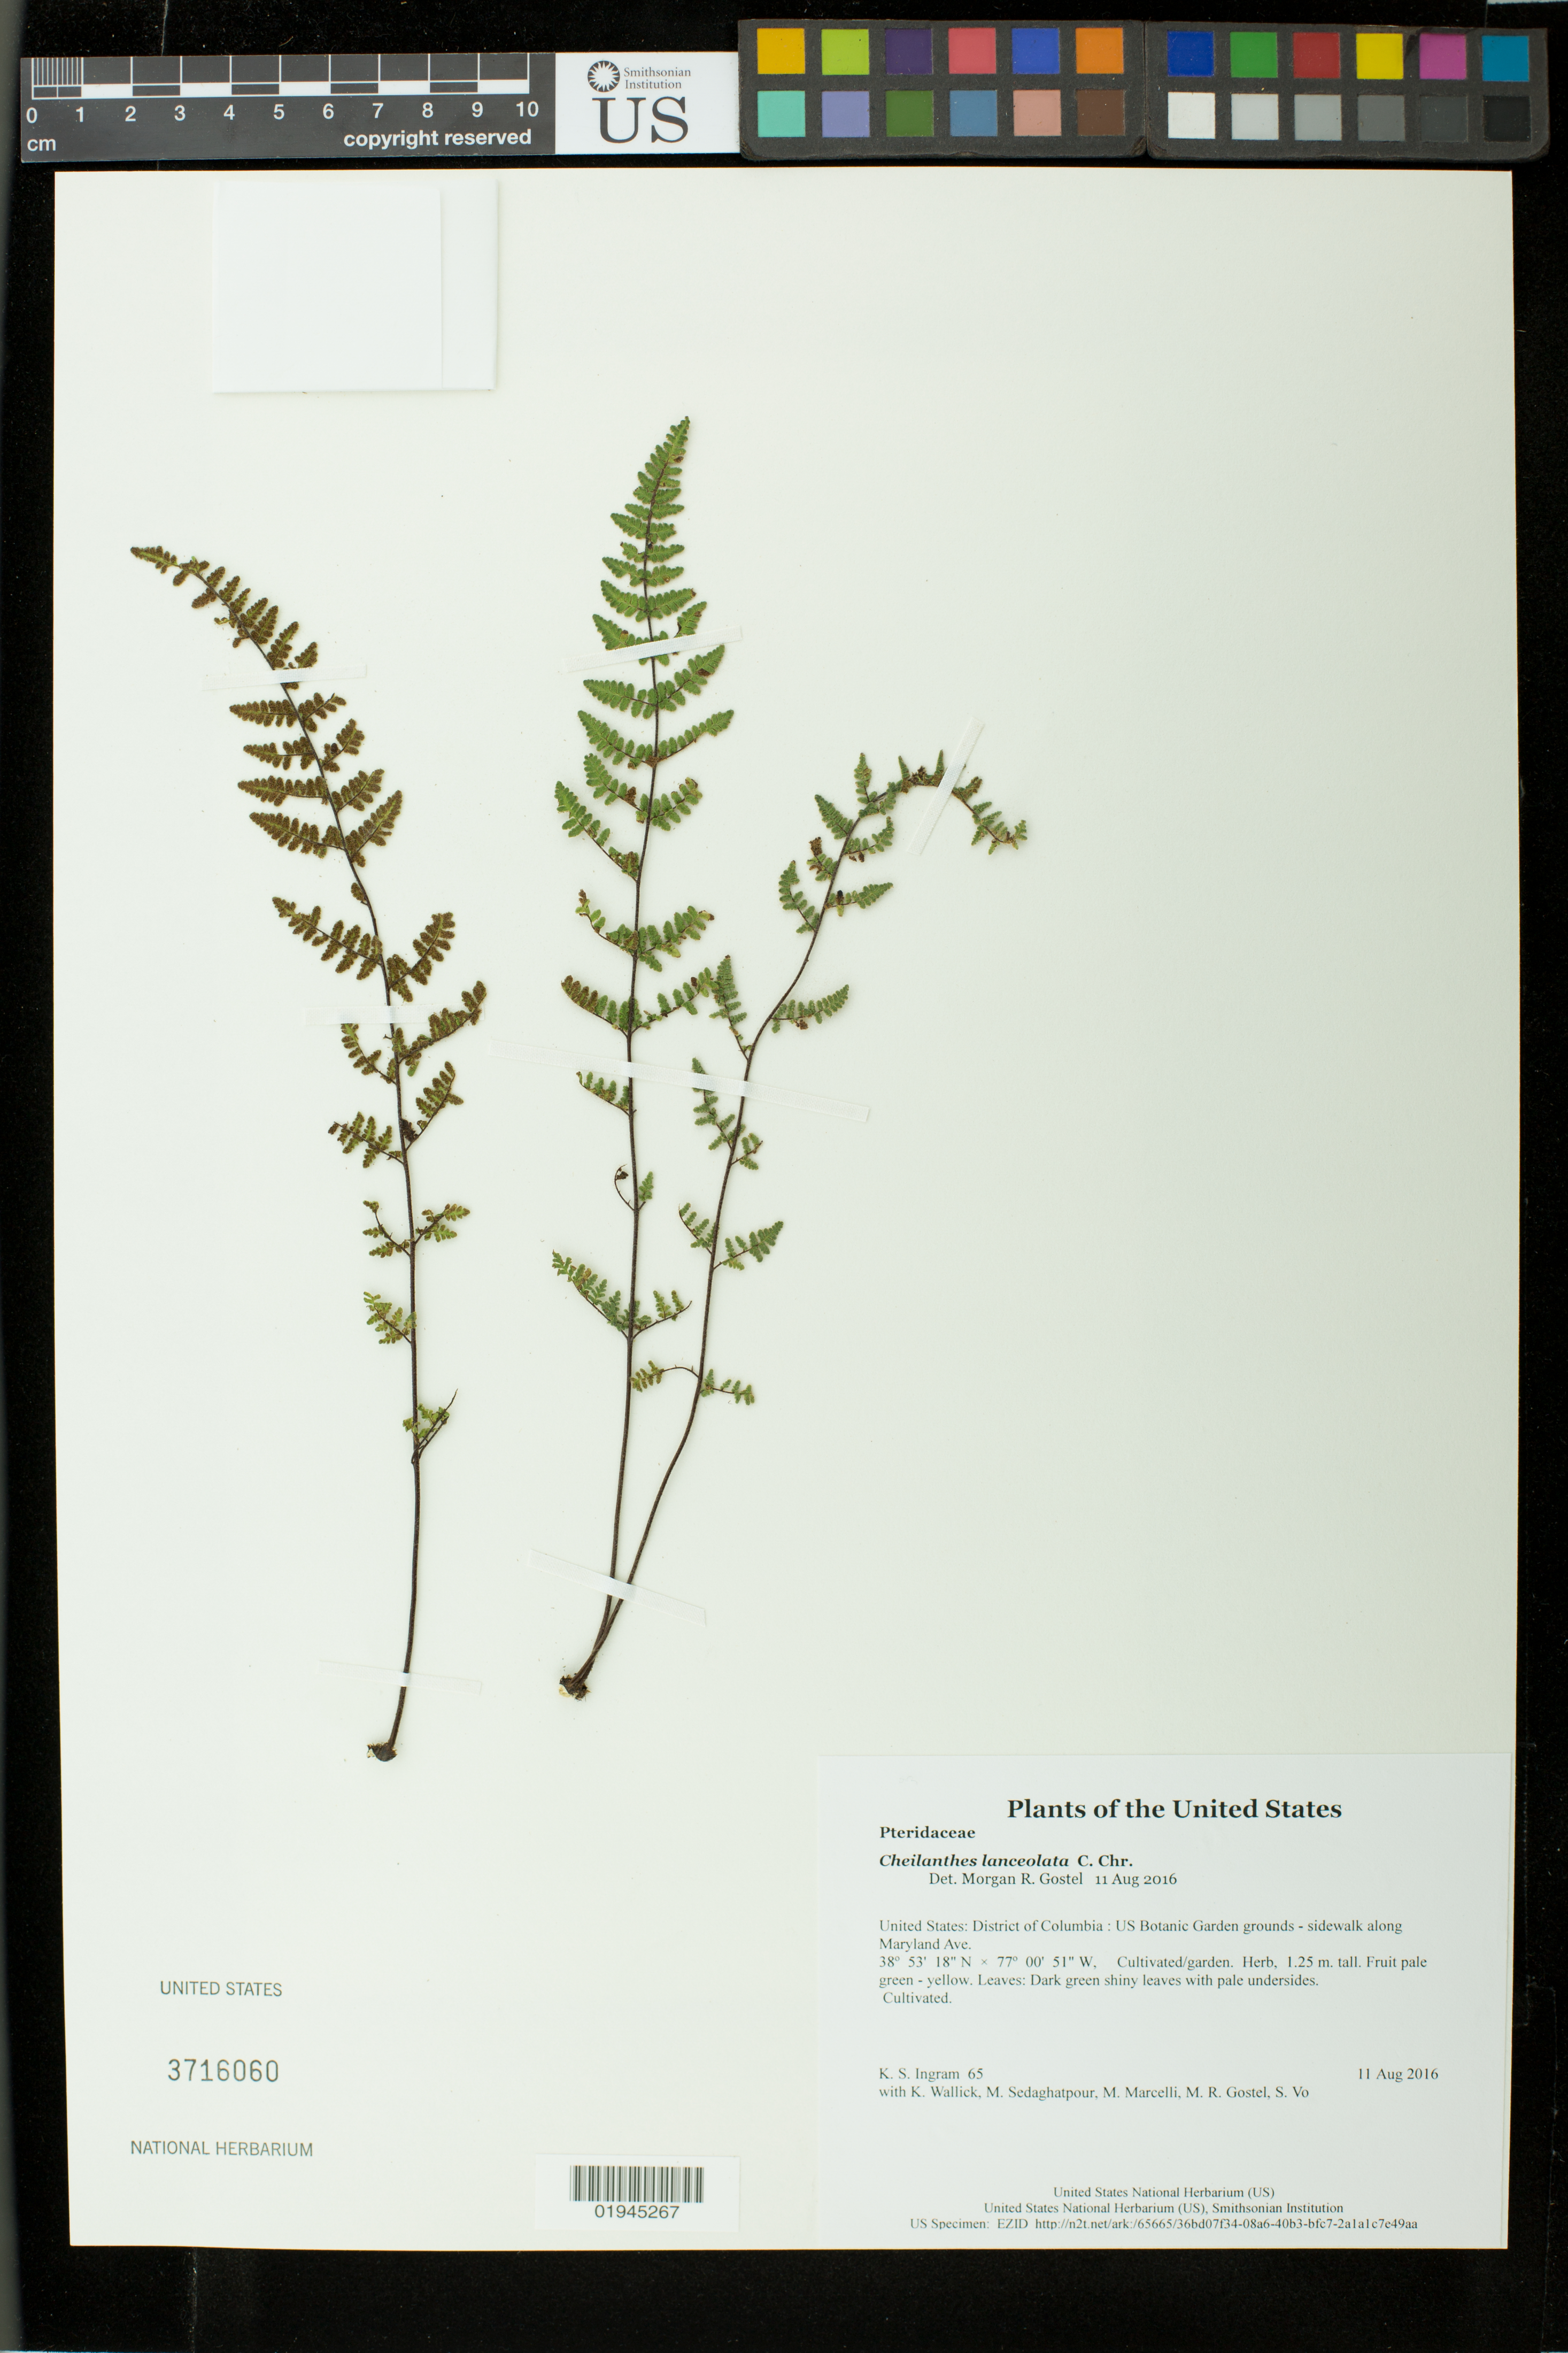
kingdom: Plantae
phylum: Tracheophyta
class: Polypodiopsida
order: Polypodiales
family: Pteridaceae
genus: Cheilanthes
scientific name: Cheilanthes lanceolata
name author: C. Chr.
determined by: Gostel, Morgan R., (BRIT), Botanical Research Institute of Texas (UNITED STATES)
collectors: K. S. Ingram, K. Wallick, M. Sedaghatpour, M. Marcelli, M. R. Gostel & S. Vo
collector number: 65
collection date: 2016-08-11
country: United States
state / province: District of Columbia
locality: US Botanic Garden grounds - sidewalk along Maryland Ave.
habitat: Cultivated/garden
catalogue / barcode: US 3716060